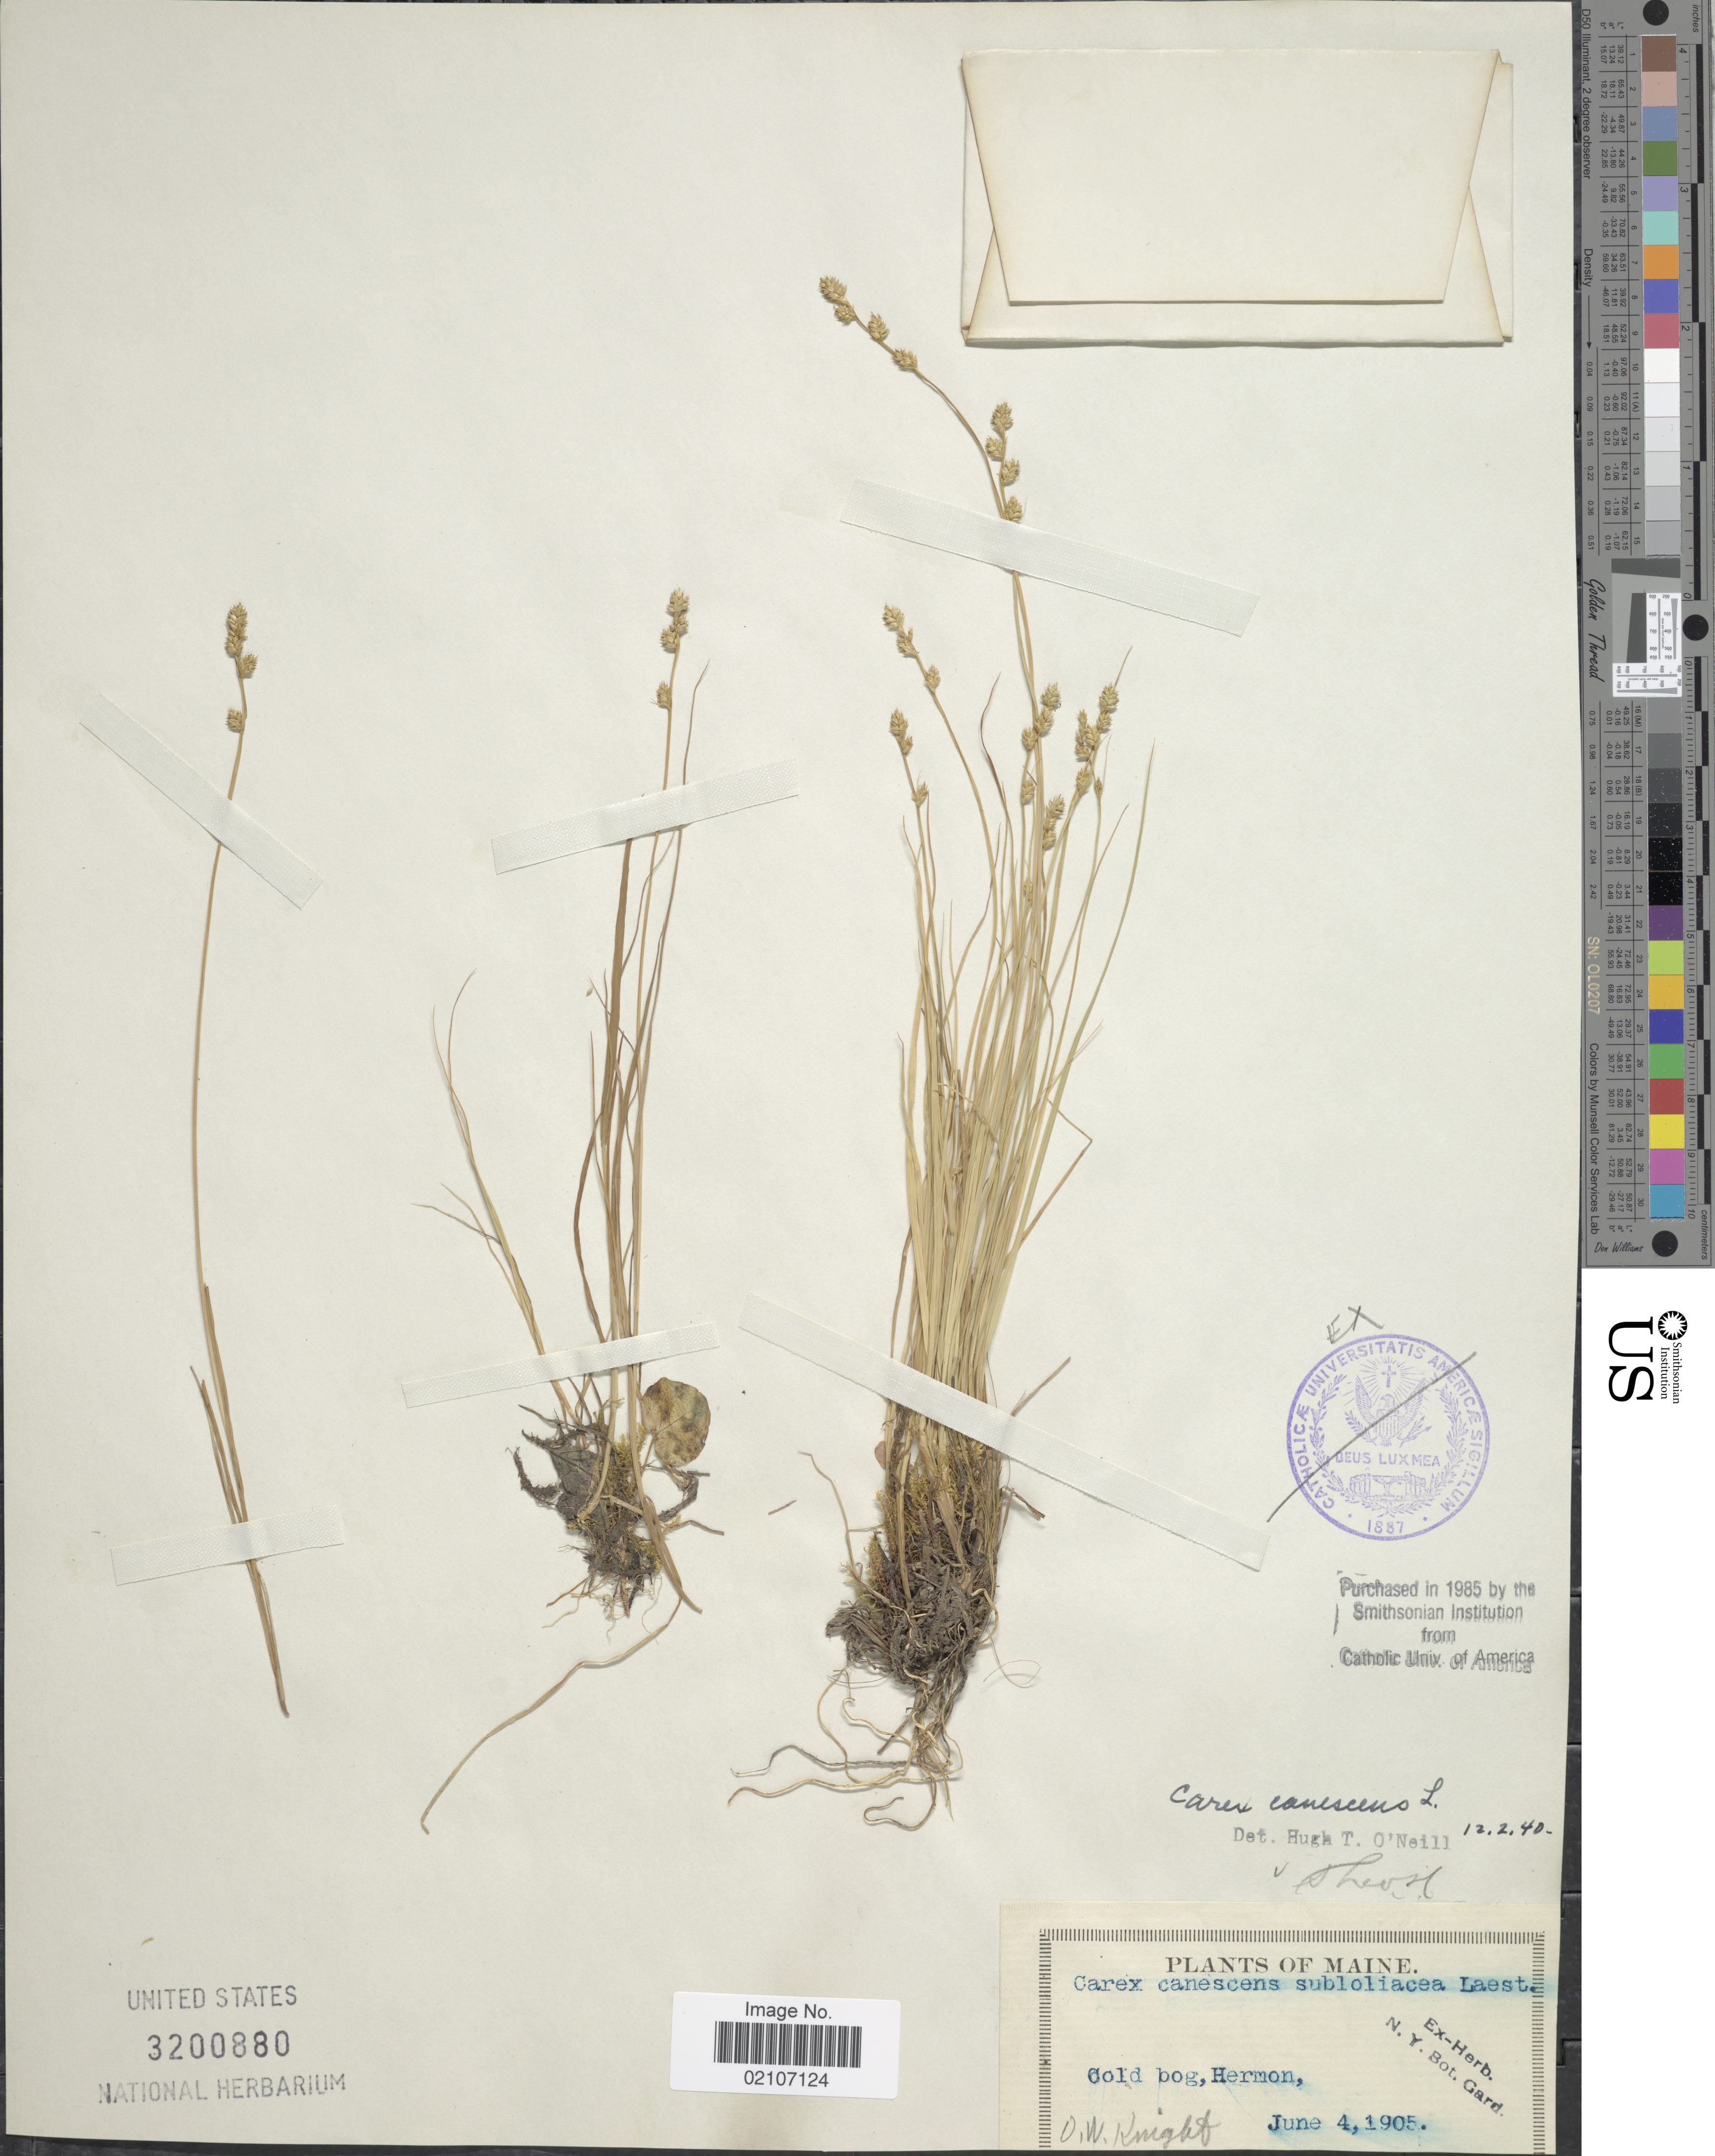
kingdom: Plantae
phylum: Tracheophyta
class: Liliopsida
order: Poales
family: Cyperaceae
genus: Carex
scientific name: Carex canescens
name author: L.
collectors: O. Knight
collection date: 1905-06-04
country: United States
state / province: Maine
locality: Gold bog, Hermon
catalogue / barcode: US 3200880